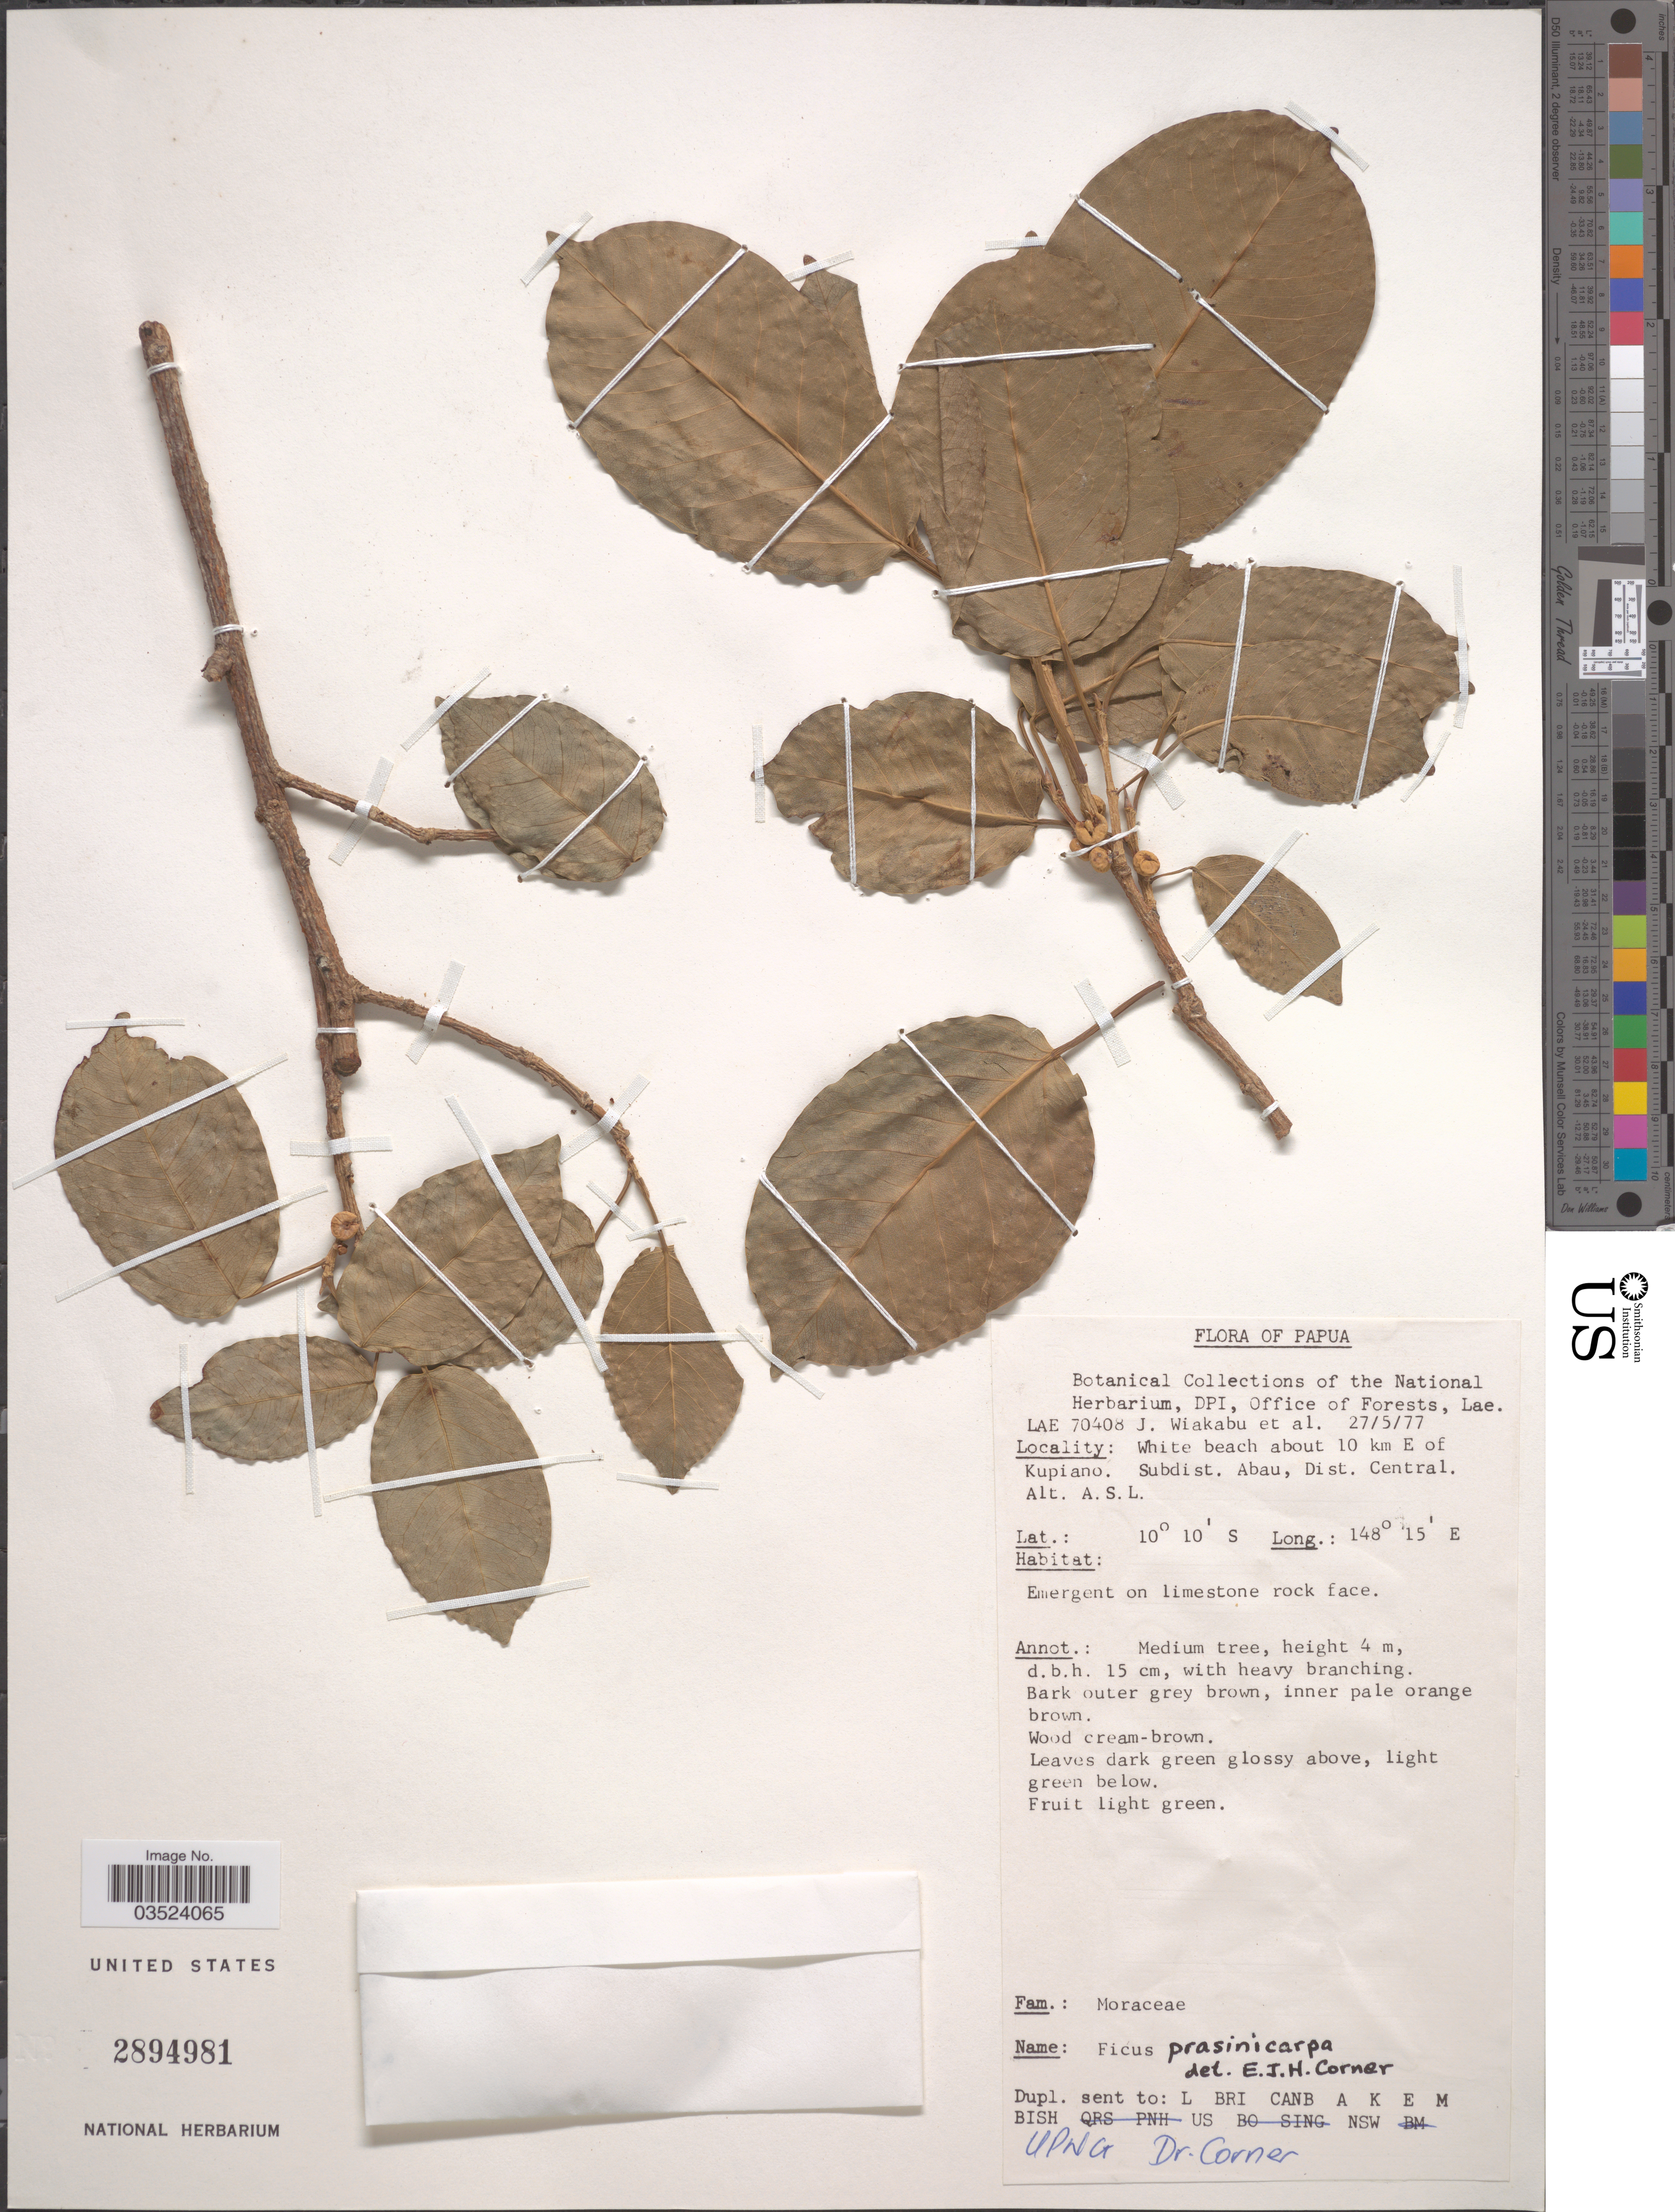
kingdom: Plantae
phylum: Tracheophyta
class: Magnoliopsida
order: Rosales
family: Moraceae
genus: Ficus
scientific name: Ficus prasinicarpa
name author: Elmer ex C.C. Berg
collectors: J. Wiakabu & et al.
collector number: LAE70408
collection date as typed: Transcribed d/m/y: 27/5/77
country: Papua New Guinea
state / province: Central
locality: White beach about 10 km E of Kupiano. Subdist. Abau, Dist. Central.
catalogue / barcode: US 2894981